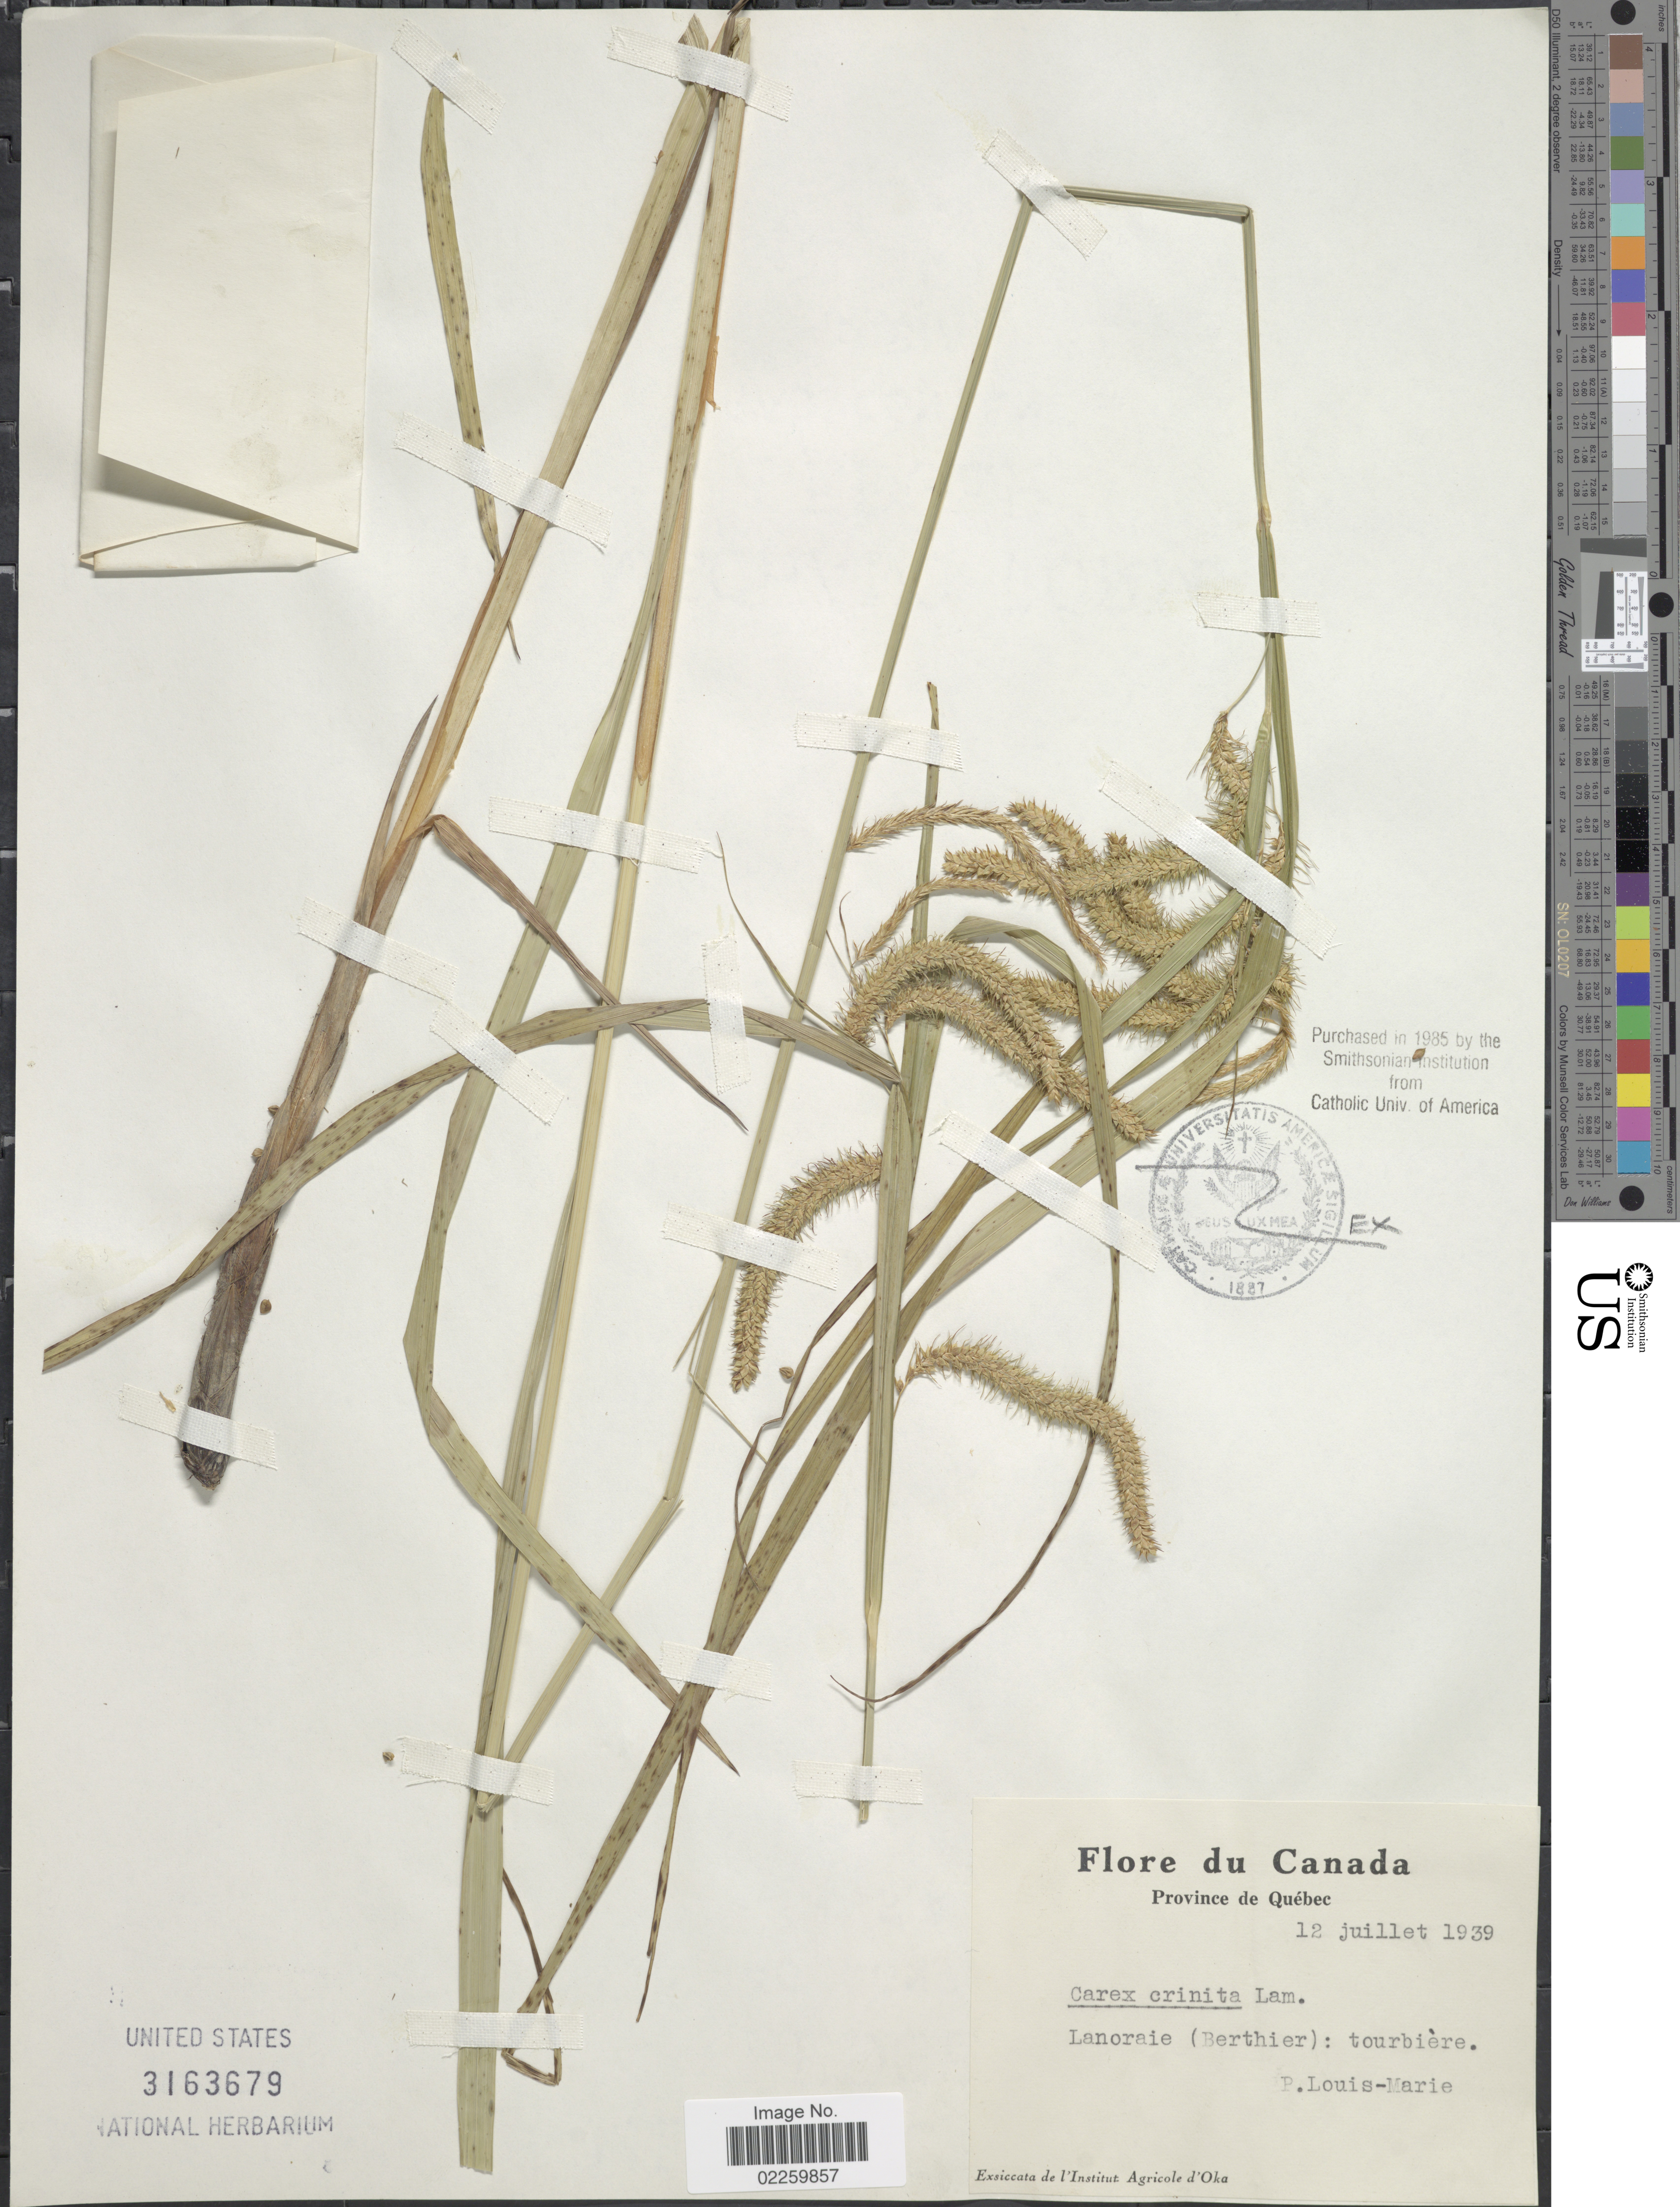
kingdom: Plantae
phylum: Tracheophyta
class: Liliopsida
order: Poales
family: Cyperaceae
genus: Carex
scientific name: Carex crinita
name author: Lam.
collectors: L.-M. LaLonde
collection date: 1939-07-12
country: Canada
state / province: Quebec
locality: Province de Quebec, Lanoraie (Berthier): tourbiere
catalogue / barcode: US 3163679